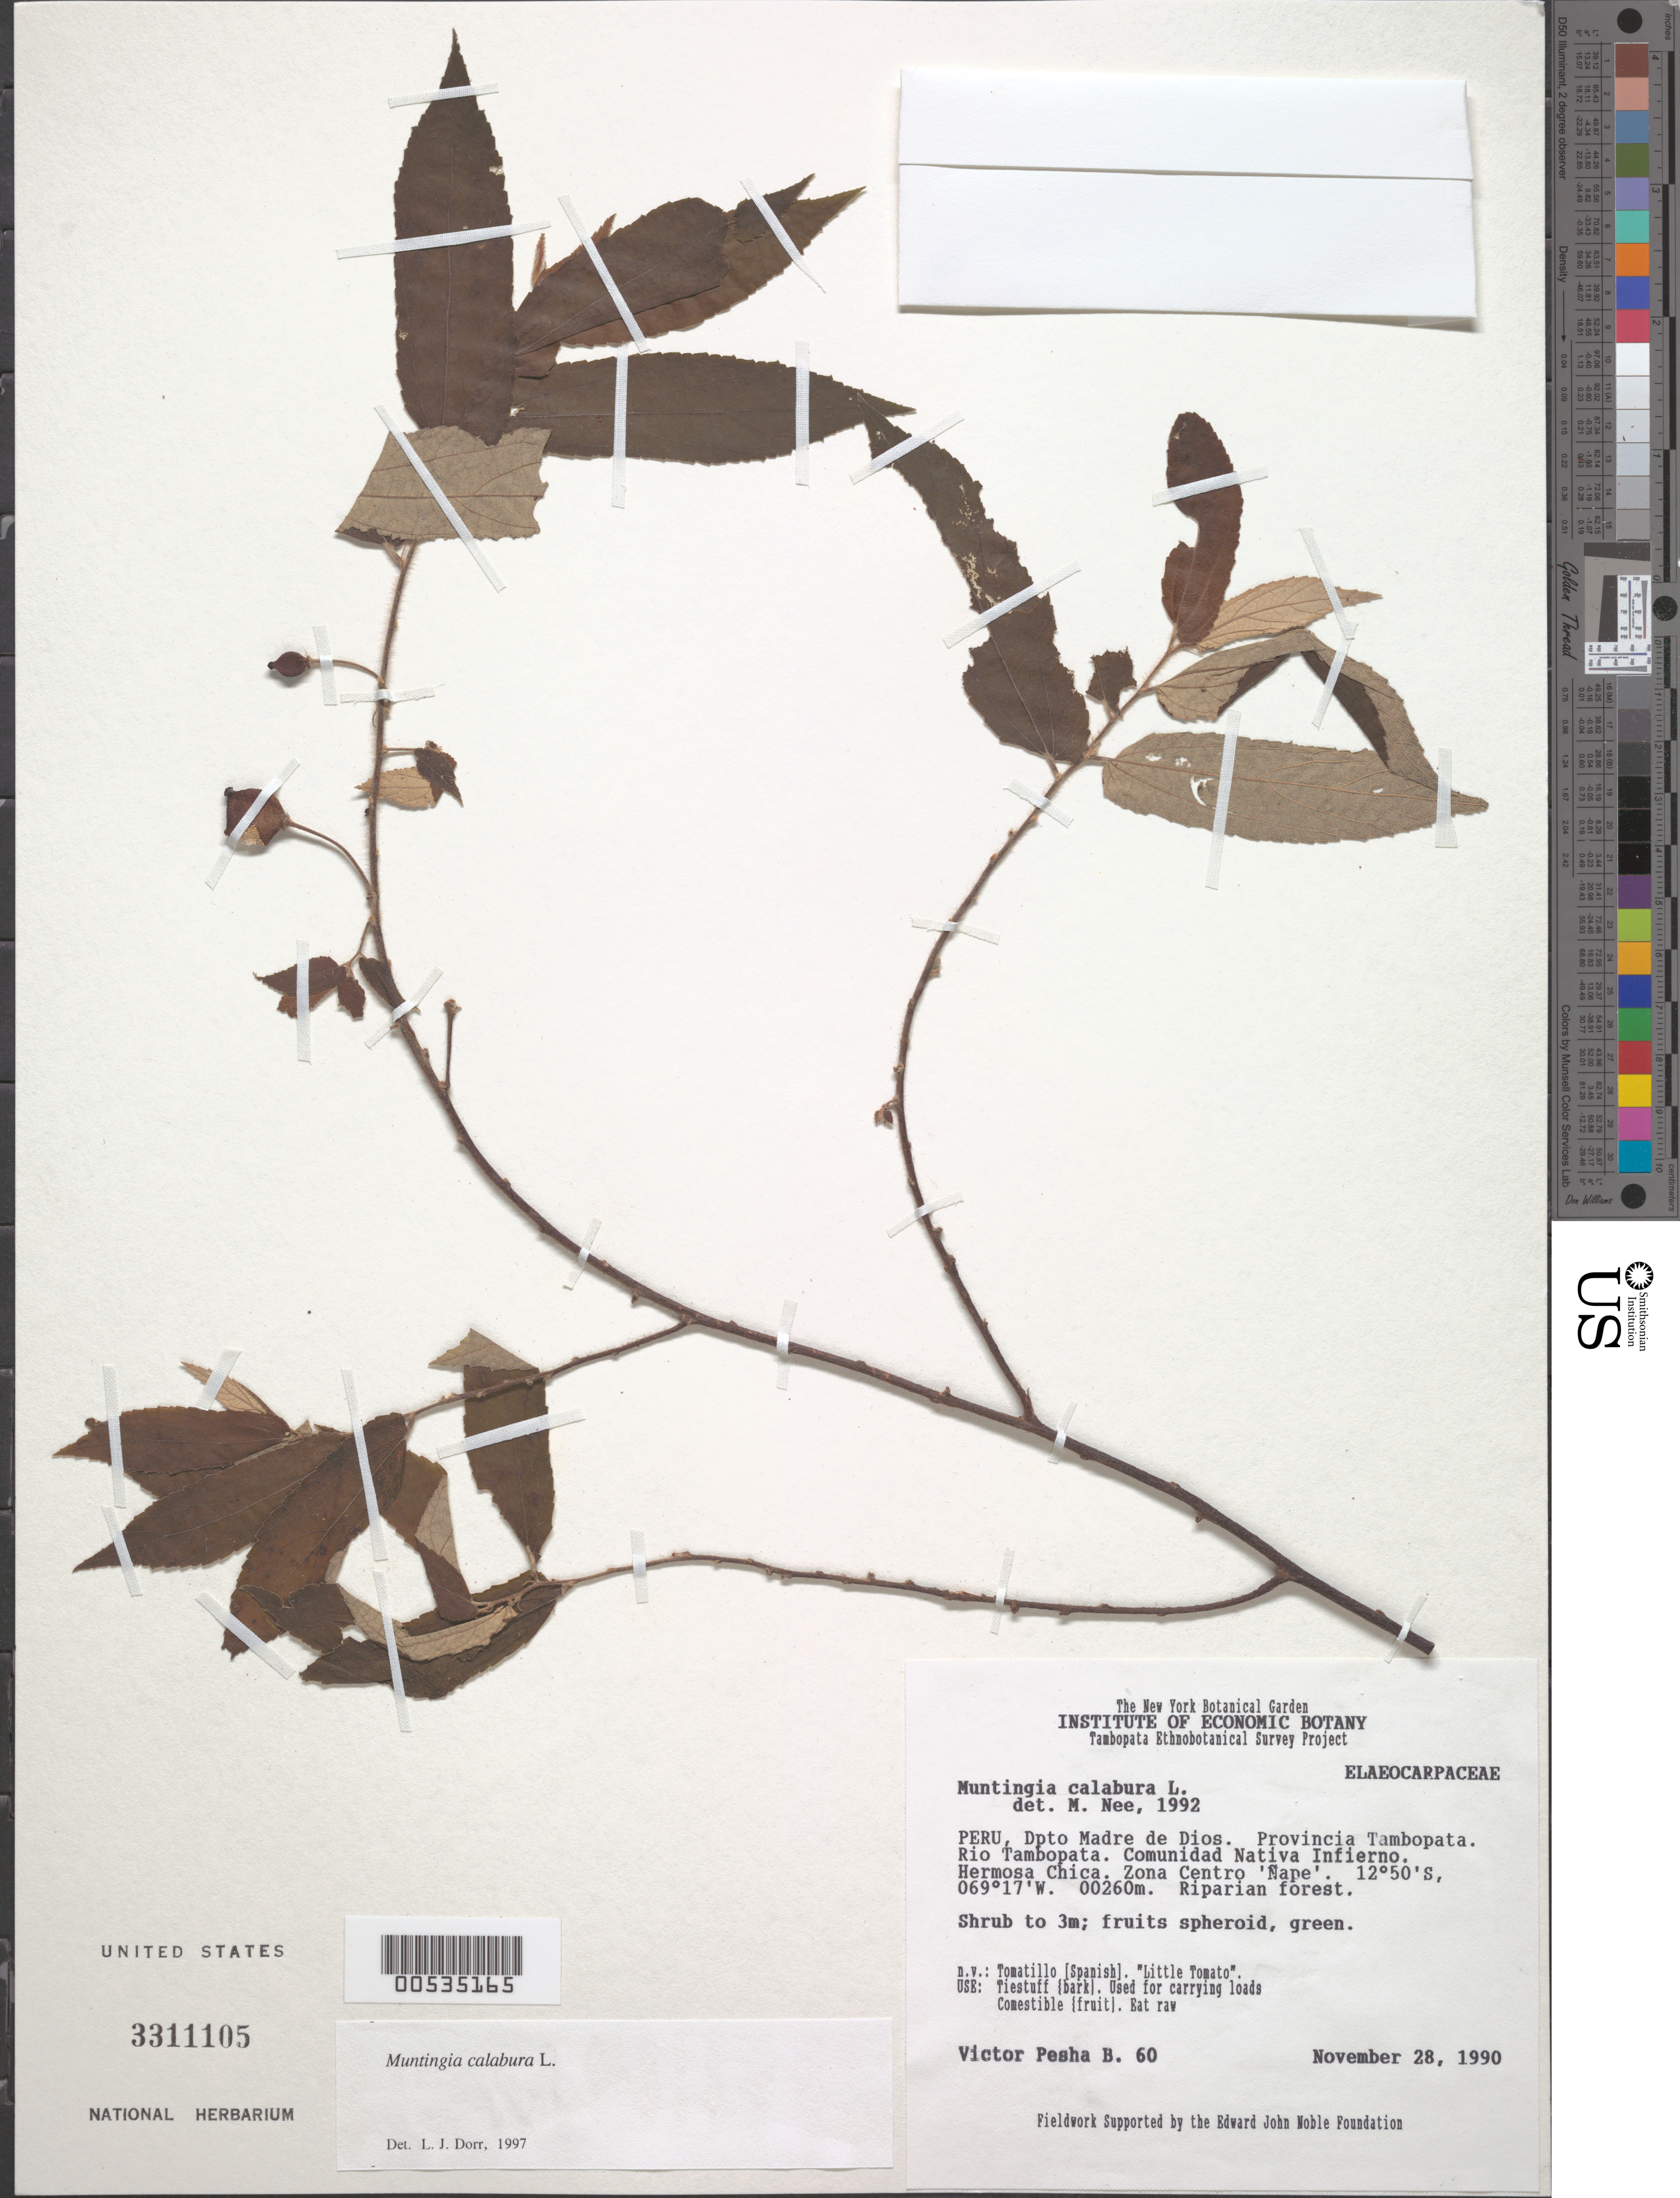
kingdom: Plantae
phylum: Tracheophyta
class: Magnoliopsida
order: Malvales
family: Muntingiaceae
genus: Muntingia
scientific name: Muntingia calabura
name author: L.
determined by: Nee, Michael H.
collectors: V. Pesha B.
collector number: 60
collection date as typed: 28 Nov 1990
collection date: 1990-11-28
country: Peru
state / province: Madre de Dios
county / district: Tambopata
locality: Rio Tambopata. Comunidad Nativa Infierno. Hermosa Chica. Zona Centro 'Nape'.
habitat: Riparian forest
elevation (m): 260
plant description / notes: Common name: Tomatillo; Common name: Little Tomato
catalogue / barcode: US 3311105